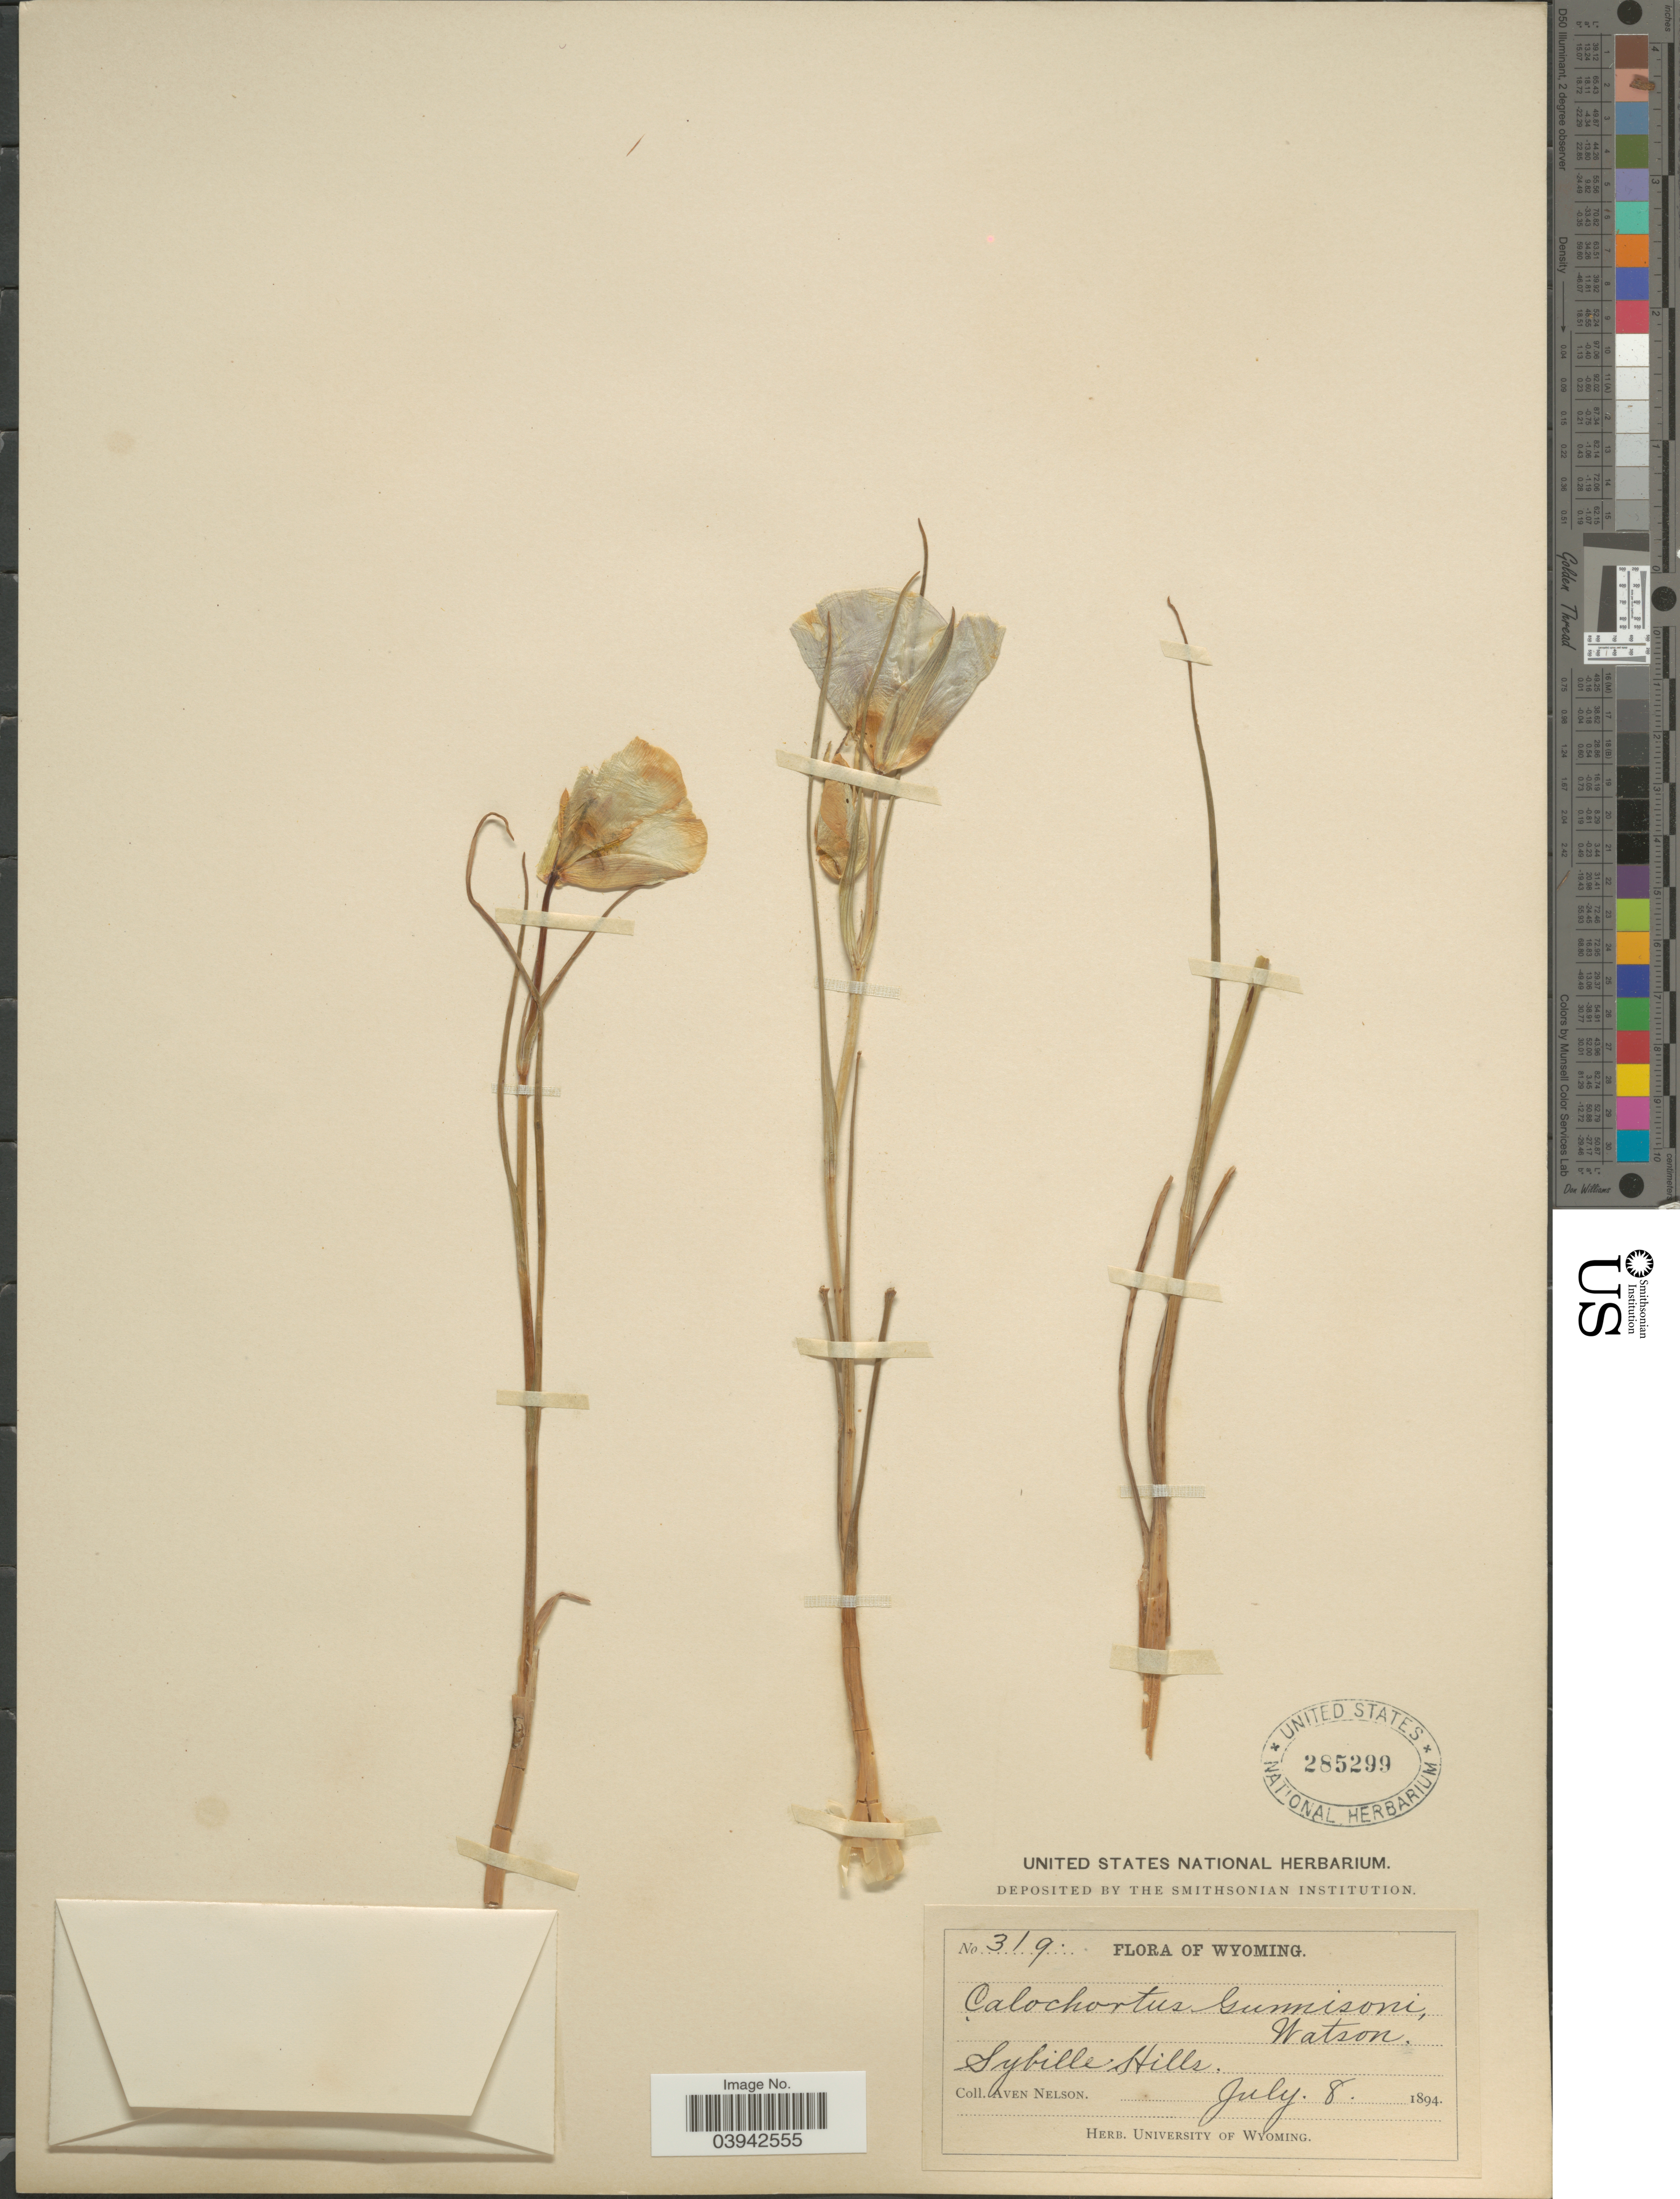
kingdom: Plantae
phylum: Tracheophyta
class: Liliopsida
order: Liliales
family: Liliaceae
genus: Calochortus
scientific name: Calochortus gunnisonii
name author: S. Watson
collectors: A. Nelson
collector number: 319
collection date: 1894-07-08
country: United States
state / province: Wyoming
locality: Sybille Hills.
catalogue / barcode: US 285299